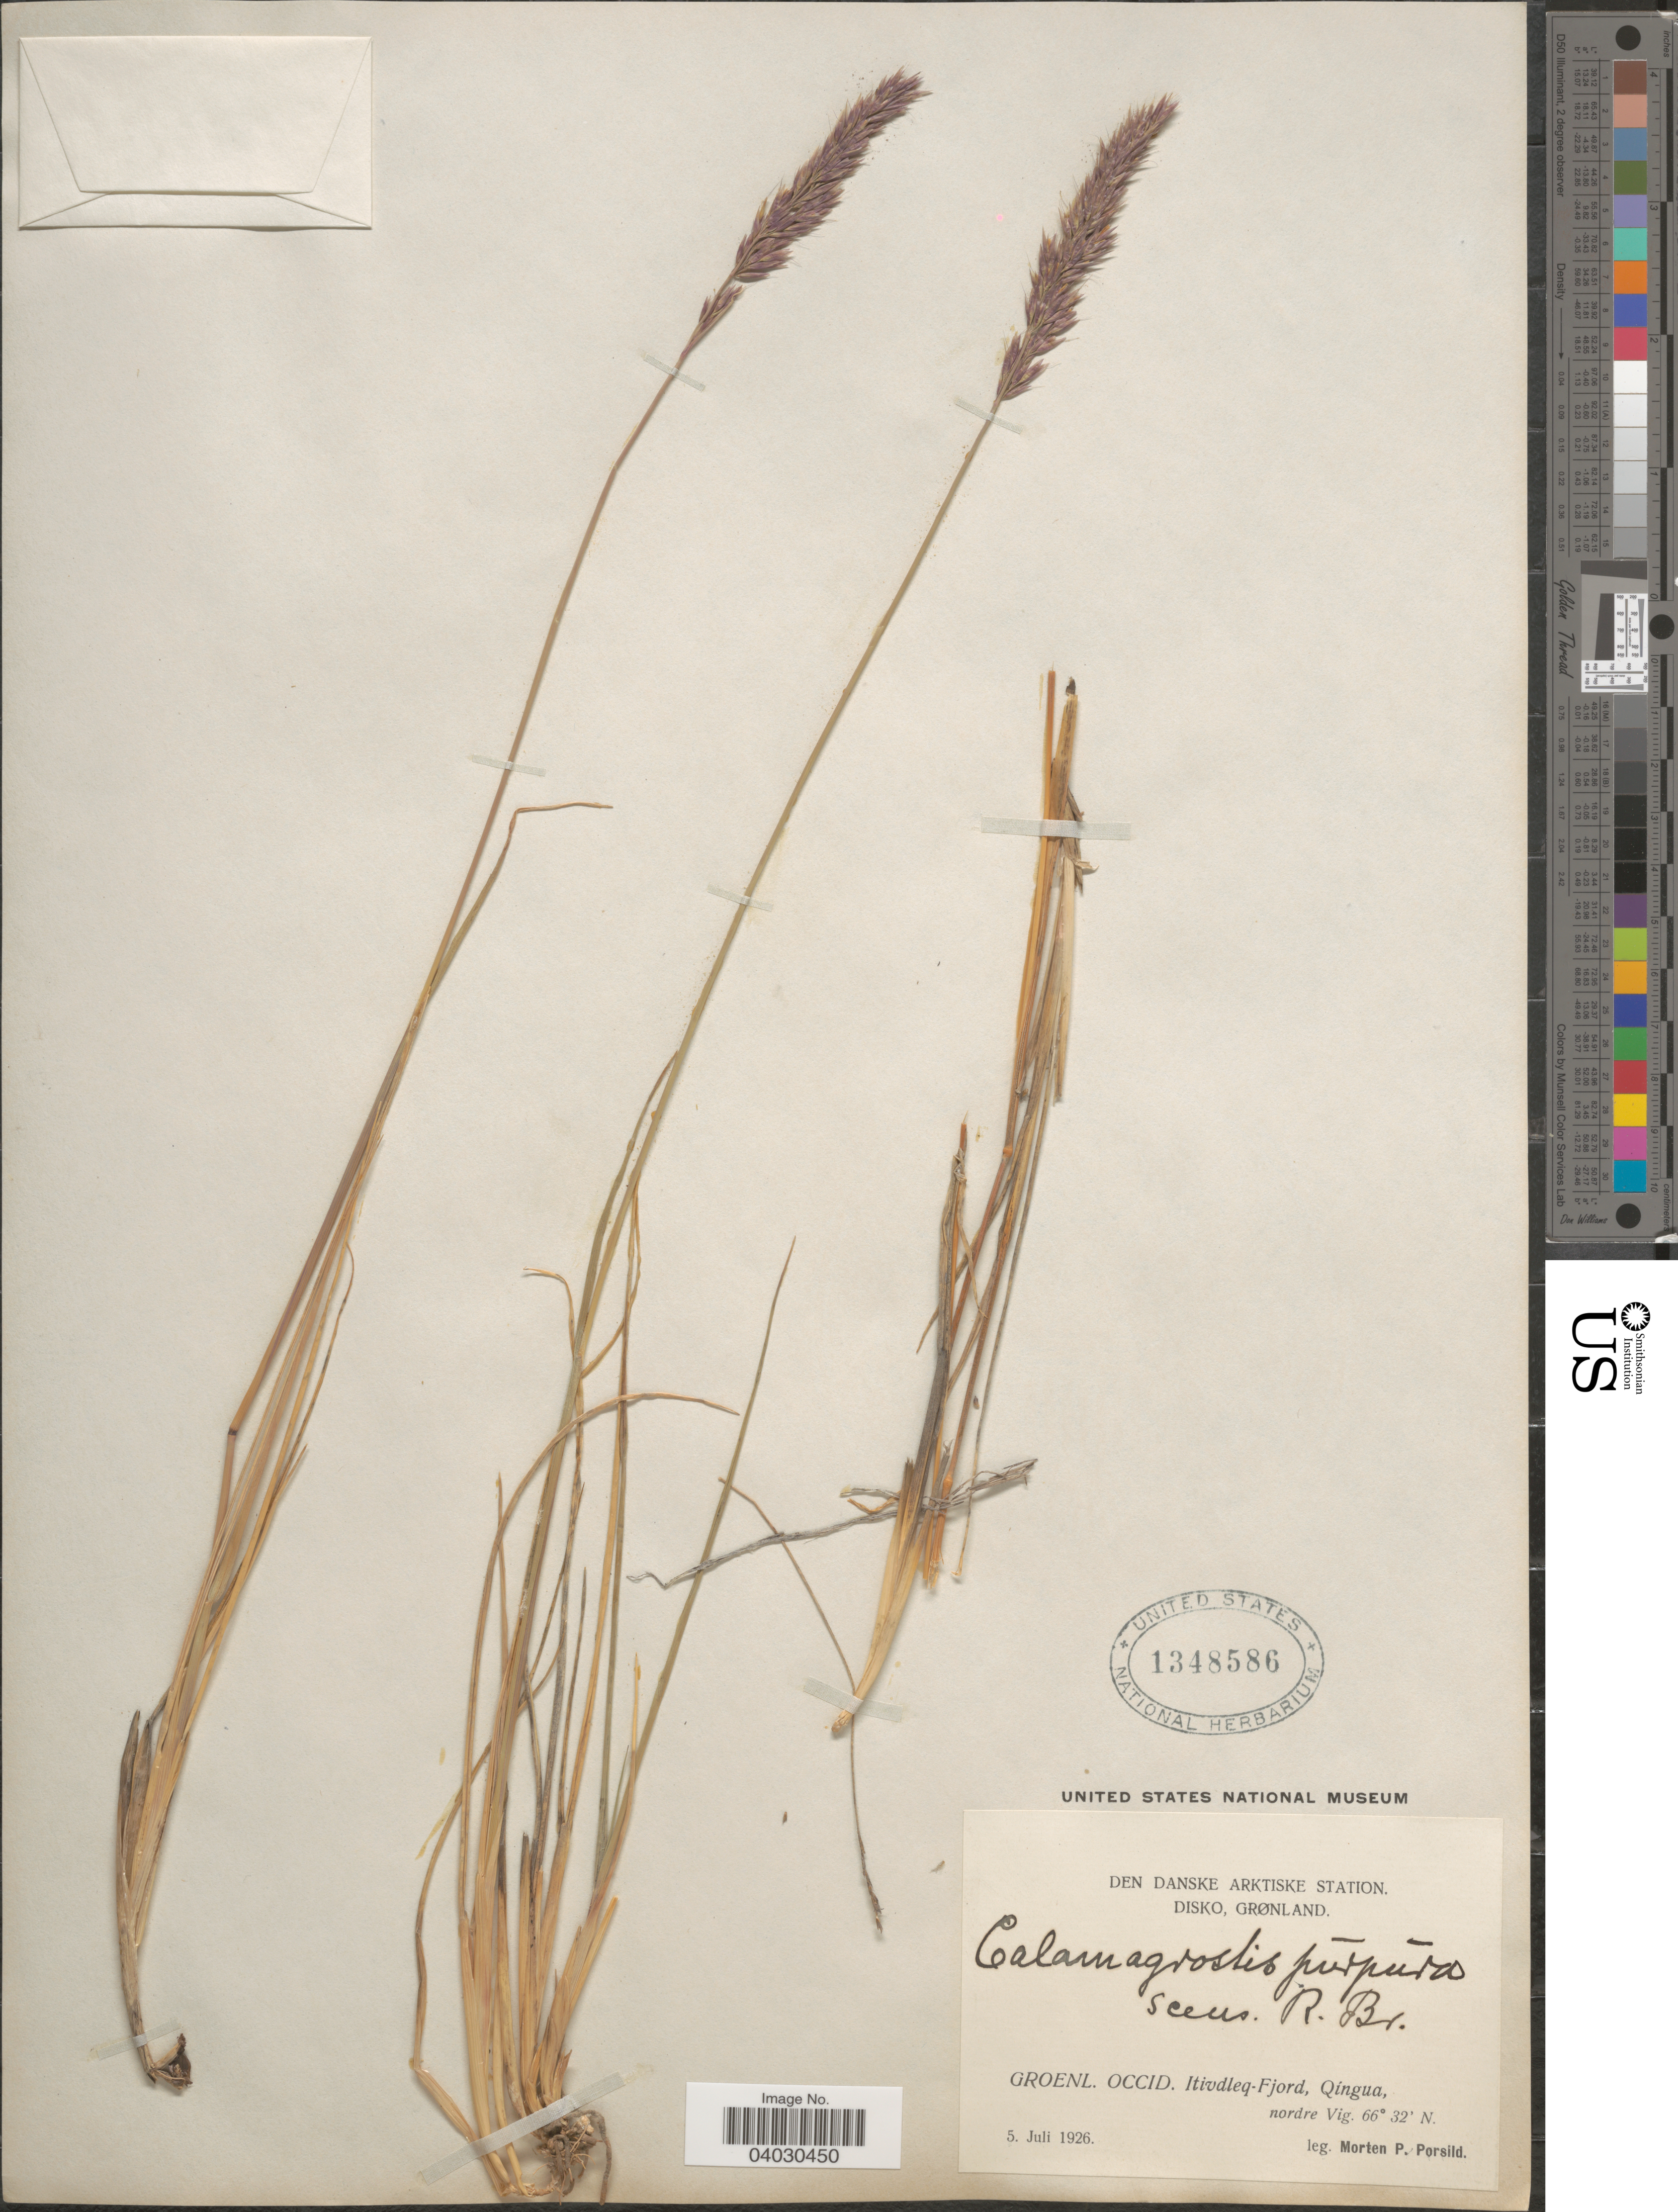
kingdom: Plantae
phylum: Tracheophyta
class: Liliopsida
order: Poales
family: Poaceae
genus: Calamagrostis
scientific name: Calamagrostis purpurascens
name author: R. Br.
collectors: M. P. Porsild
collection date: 1926-07-05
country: Greenland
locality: Den Danske Arktiske Station. Disko, Grønland. Groenl. Occid. Itivdleq-Fjord, Qíngua.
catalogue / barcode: US 1348586